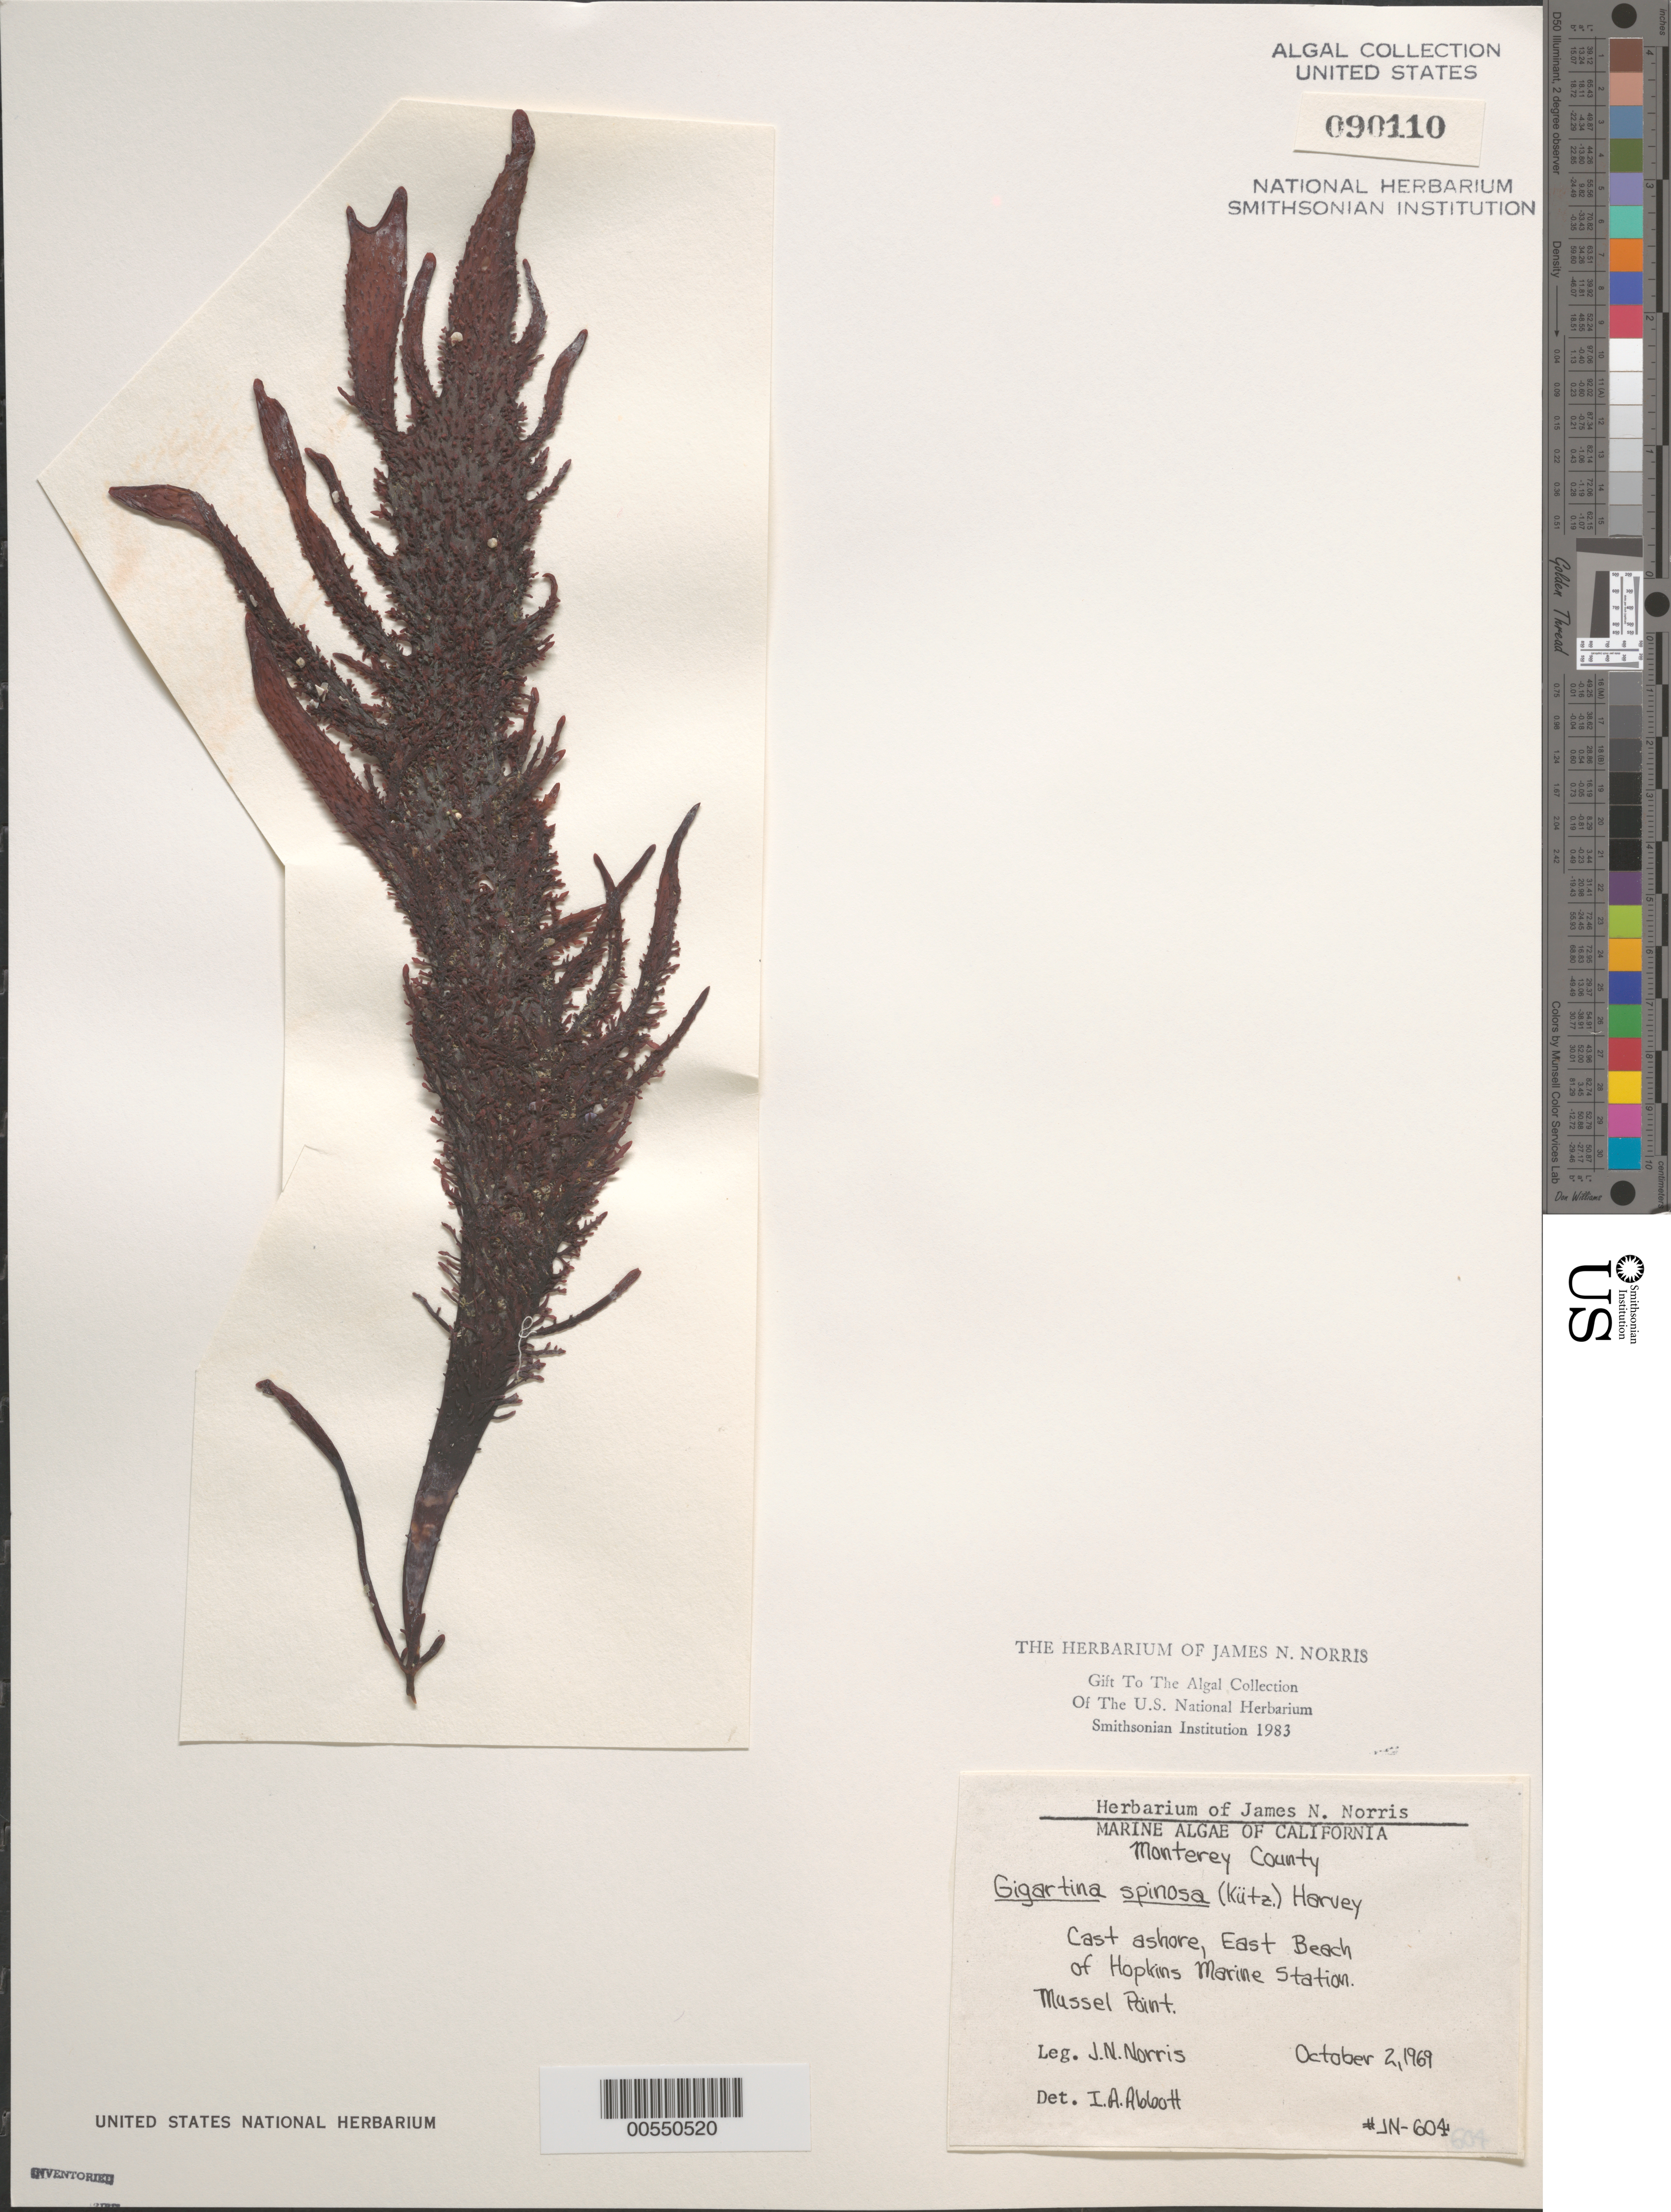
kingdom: Plantae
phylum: Rhodophyta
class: Florideophyceae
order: Gigartinales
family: Gigartinaceae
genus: Chondracanthus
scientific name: Chondracanthus spinosus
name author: (Kütz.) Guiry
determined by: Algae name updating Project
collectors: J. N. Norris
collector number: JN-604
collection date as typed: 02 Oct 1969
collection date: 1969-10-02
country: United States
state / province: California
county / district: Monterey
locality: East Beach, Hopkins Marine Station, Mussel Point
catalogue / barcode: US 90110